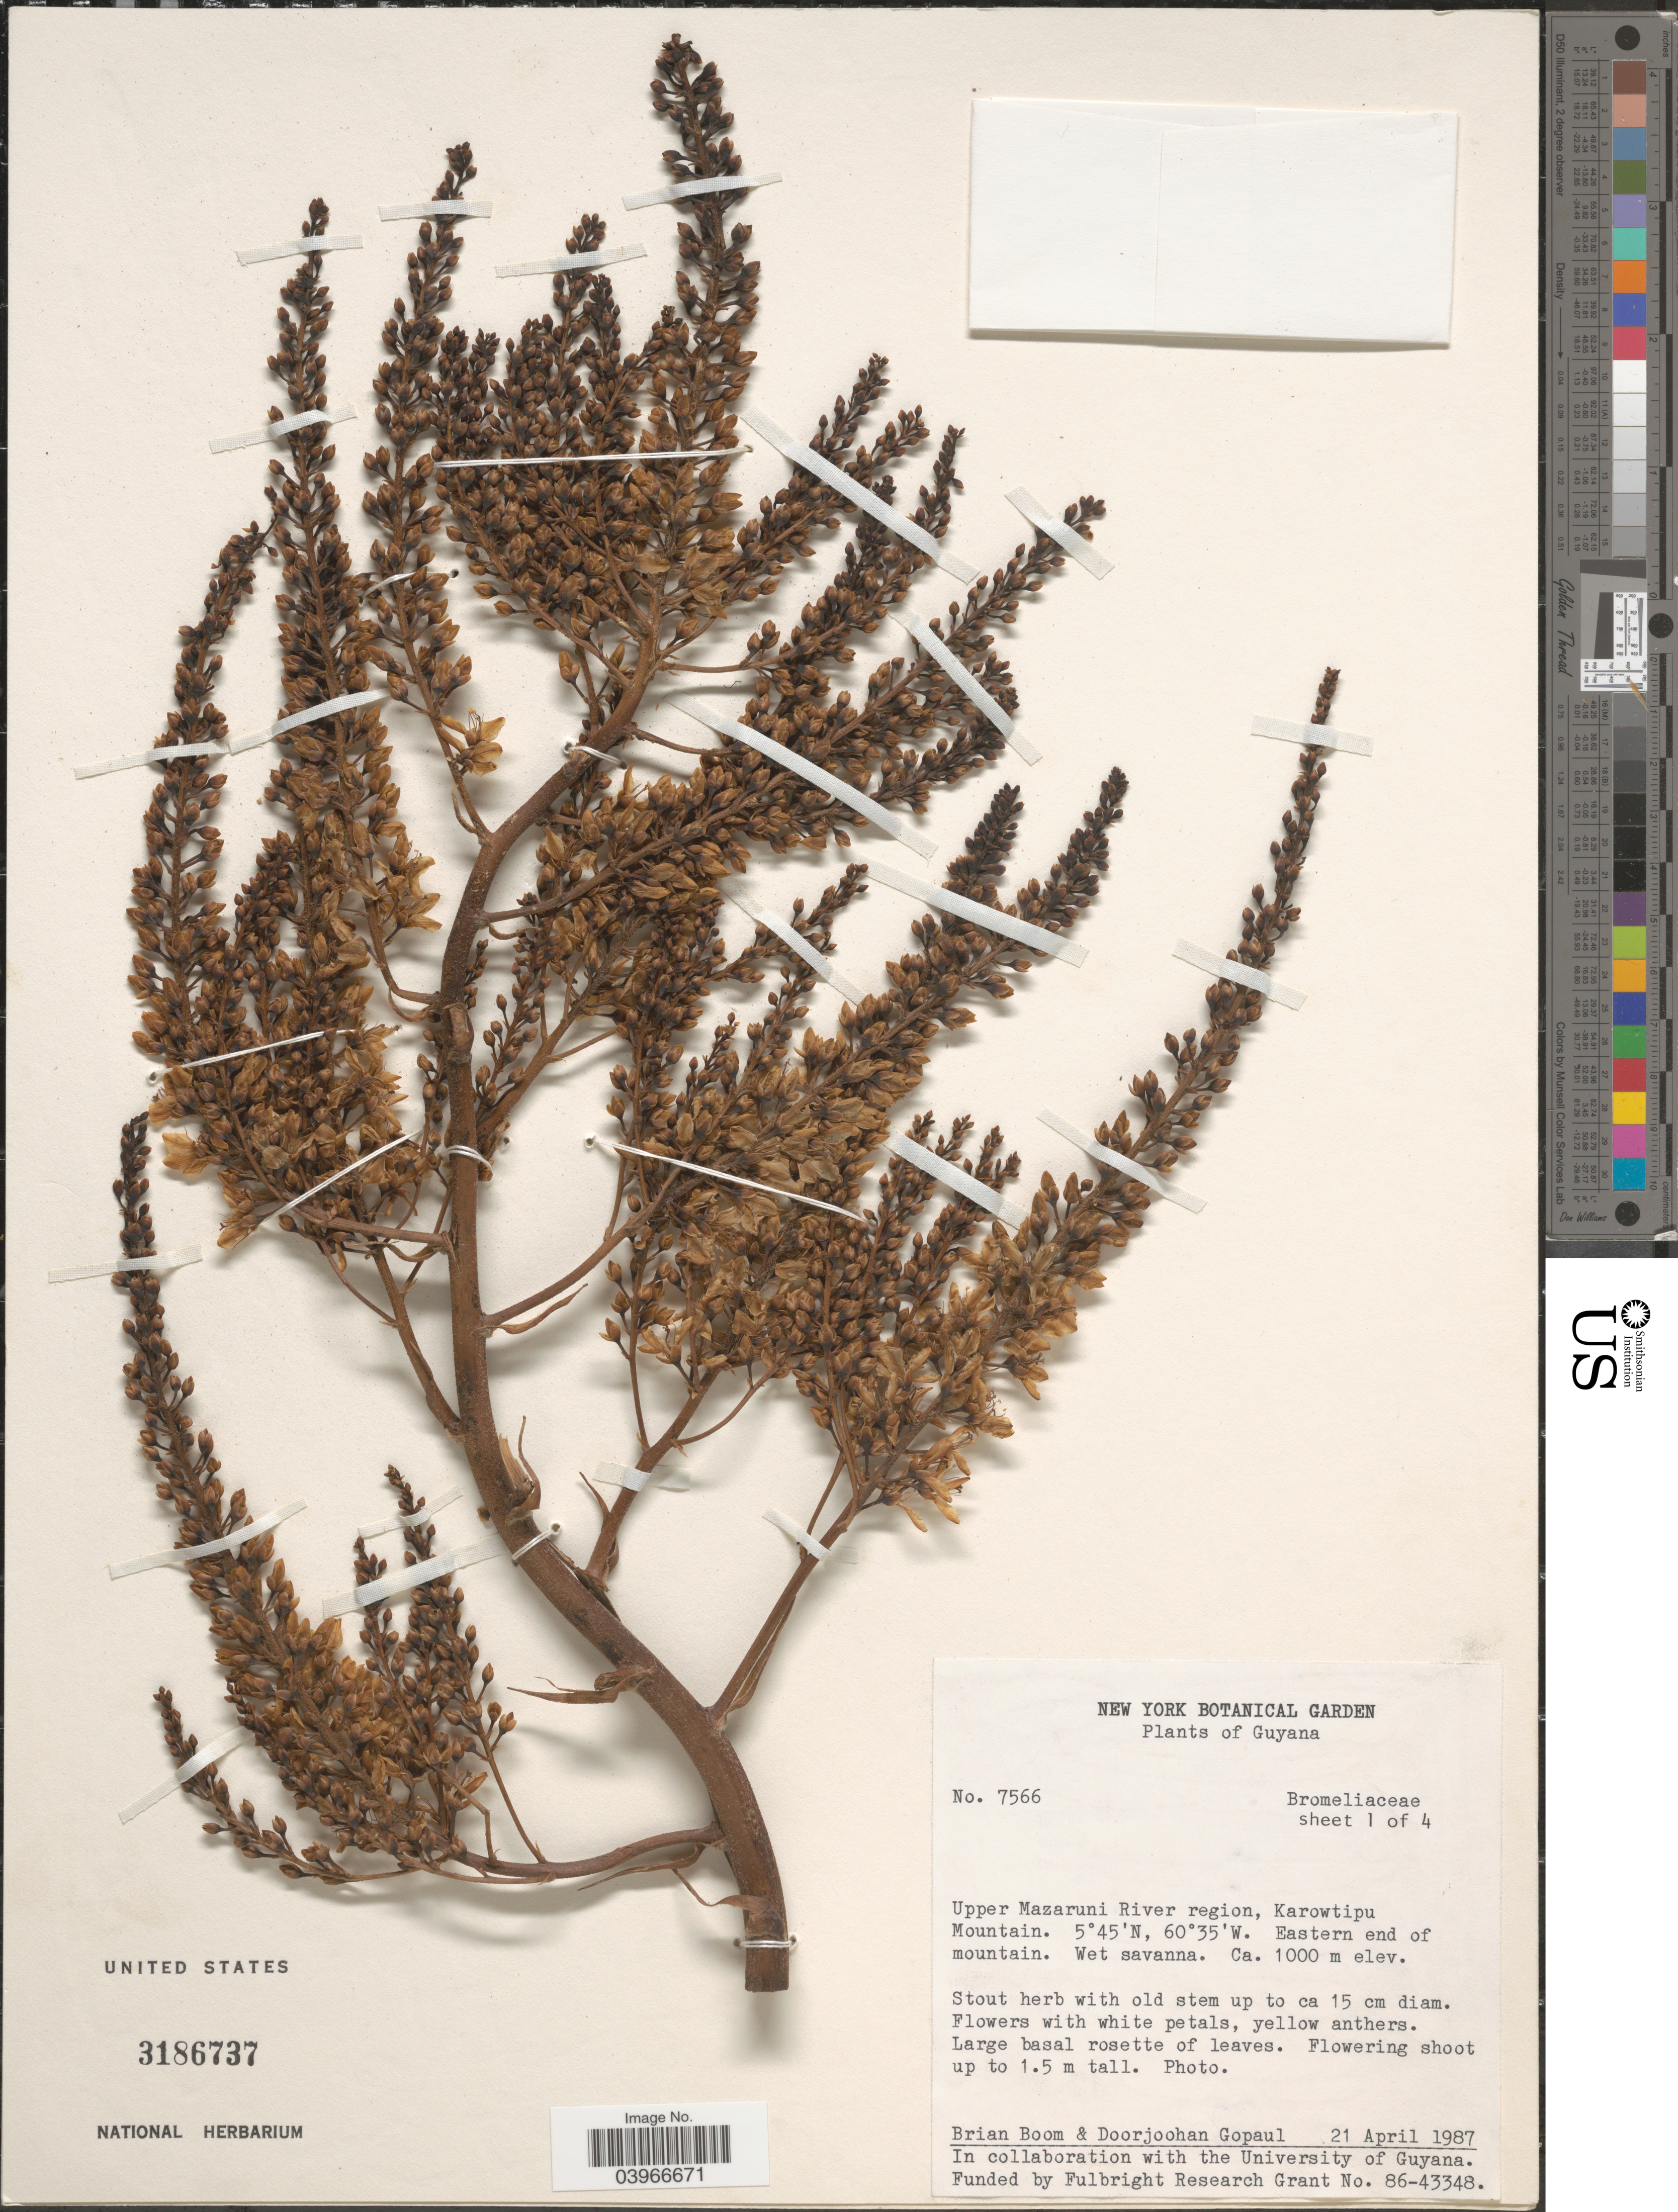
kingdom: Plantae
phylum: Tracheophyta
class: Liliopsida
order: Poales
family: Bromeliaceae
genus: Lindmania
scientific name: Lindmania mazarunensis L.B. Sm., ined.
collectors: B. M. Boom & D. Gopaul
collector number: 7566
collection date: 1987-04-21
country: Guyana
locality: Upper Mazaruni River region, Karowtipu Mountain. Eastern end of mountain. Wet savanna.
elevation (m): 1000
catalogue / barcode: US 3186737